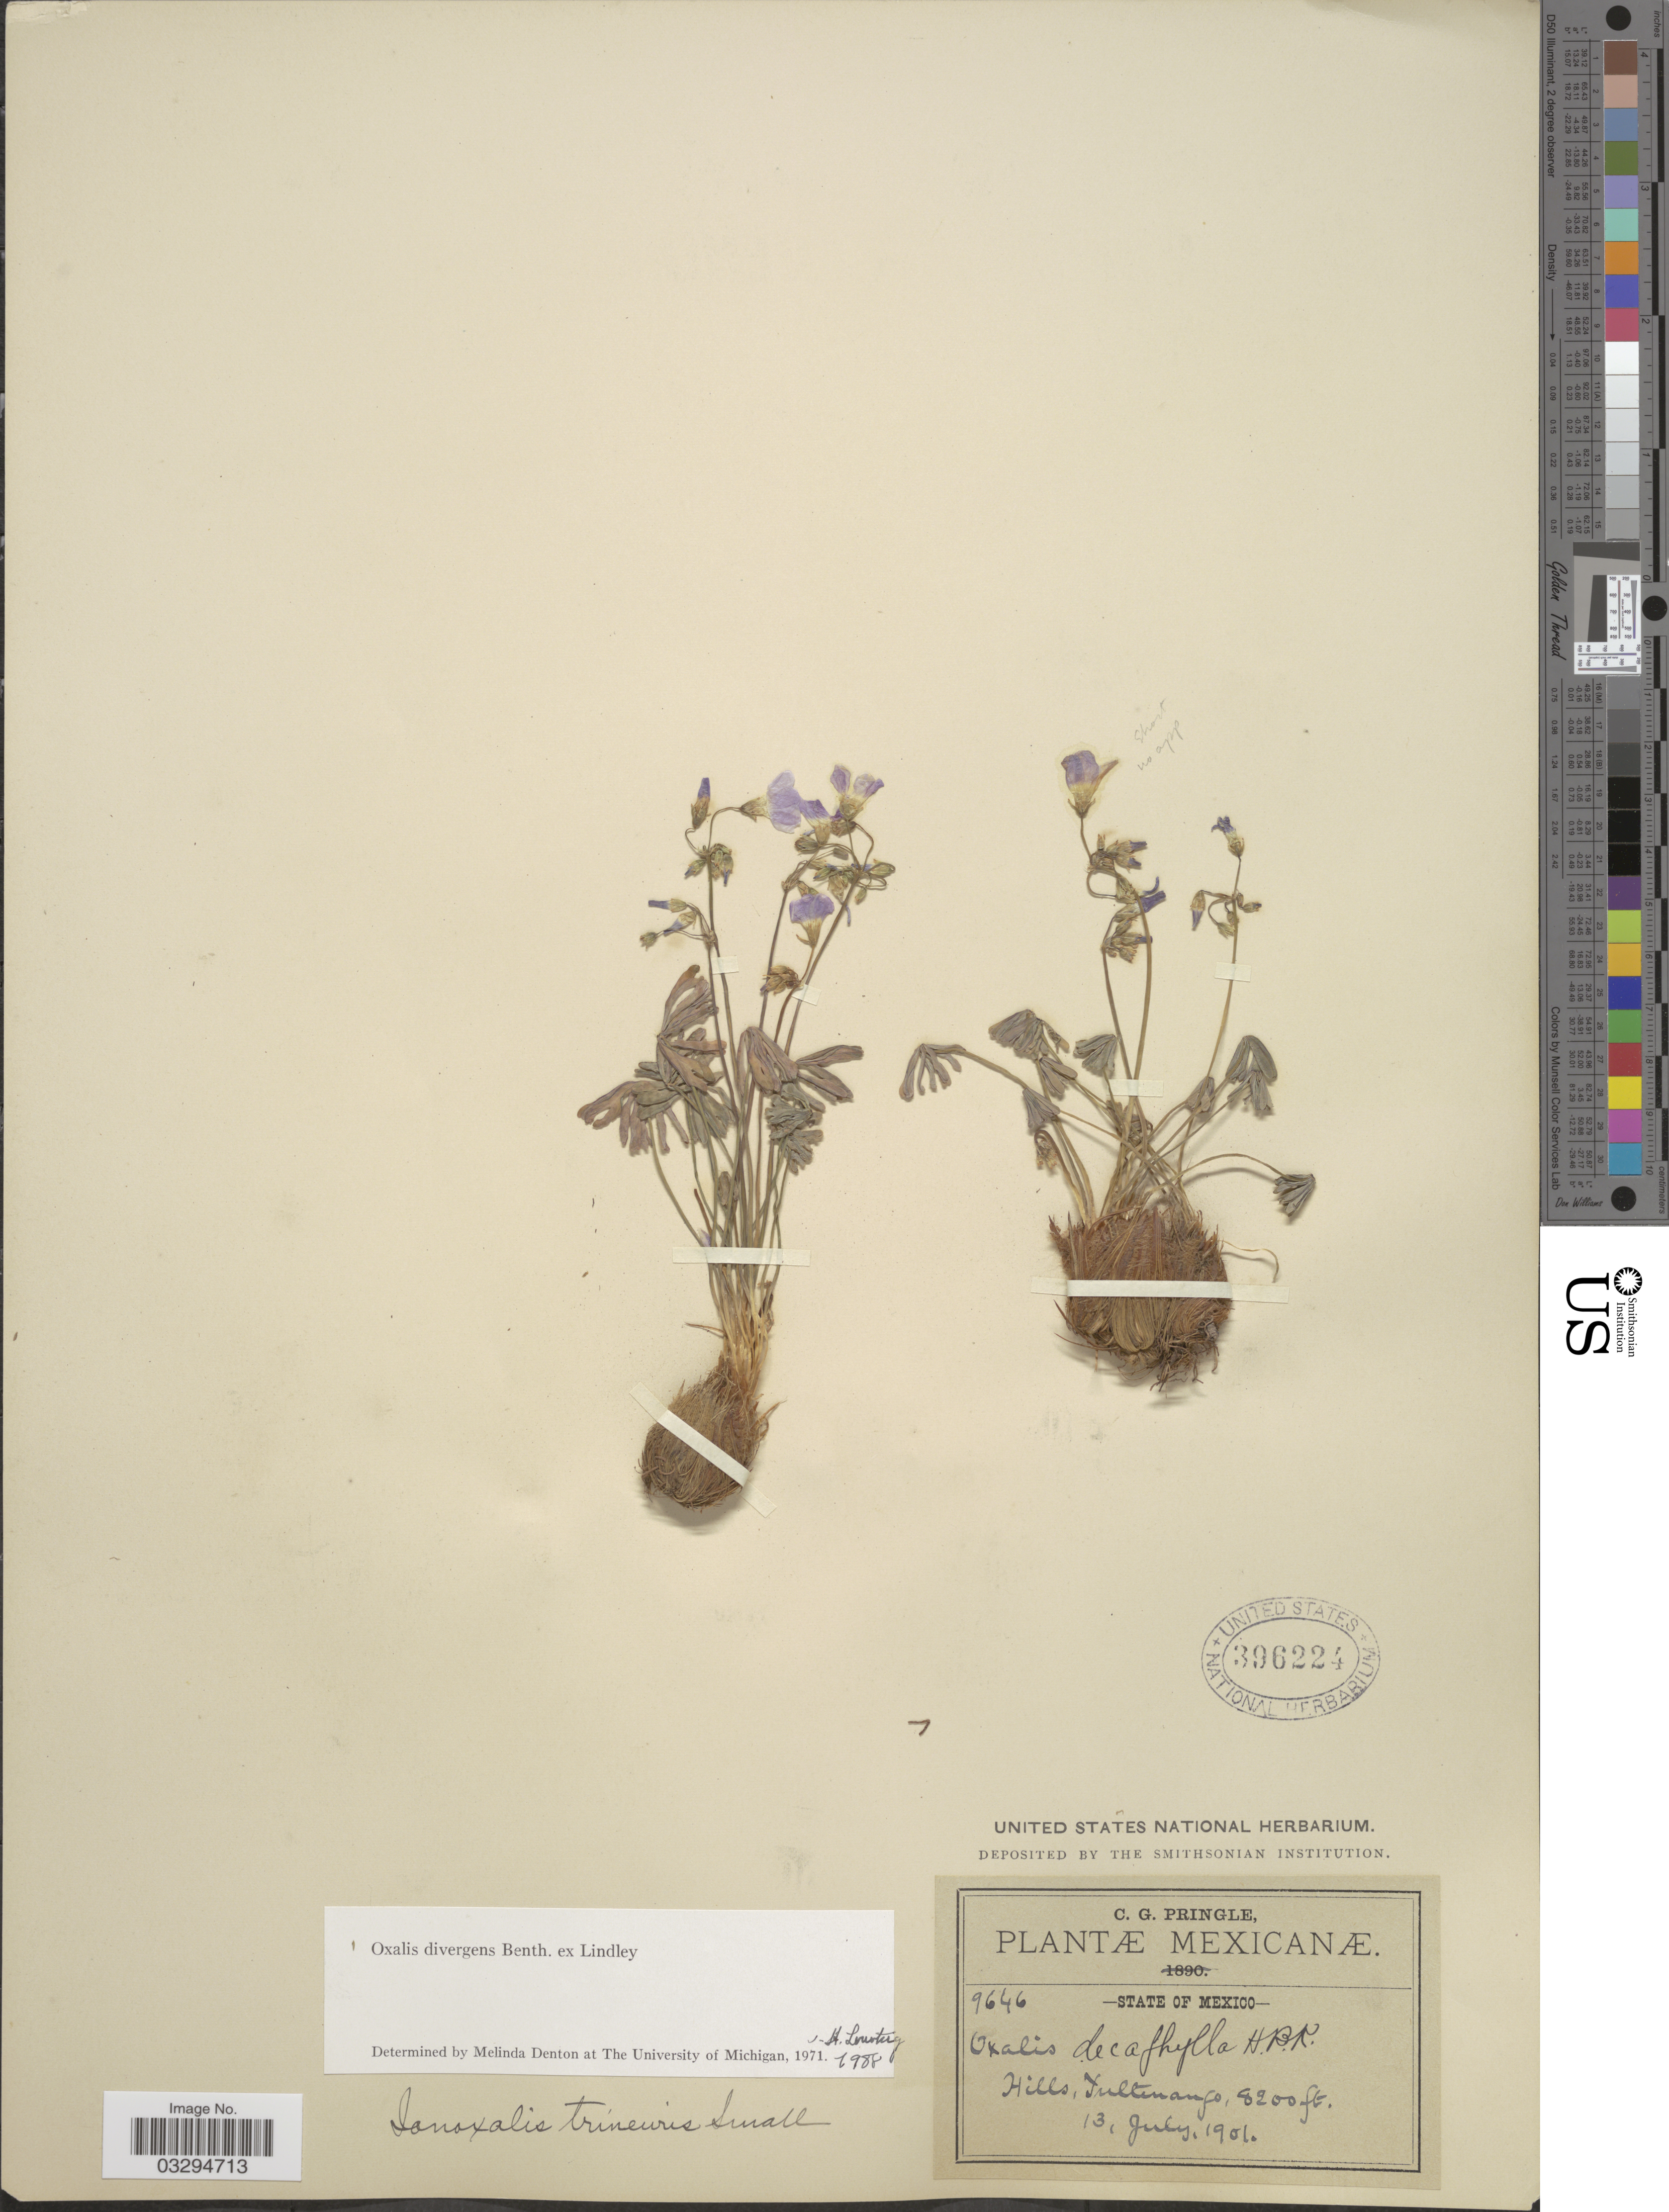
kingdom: Plantae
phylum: Tracheophyta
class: Magnoliopsida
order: Oxalidales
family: Oxalidaceae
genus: Oxalis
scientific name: Oxalis divergens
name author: Benth. ex Lindl.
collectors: C. G. Pringle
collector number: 9646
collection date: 1901-07-13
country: Mexico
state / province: México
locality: Hills, Yultenango.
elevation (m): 2499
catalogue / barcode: US 396224